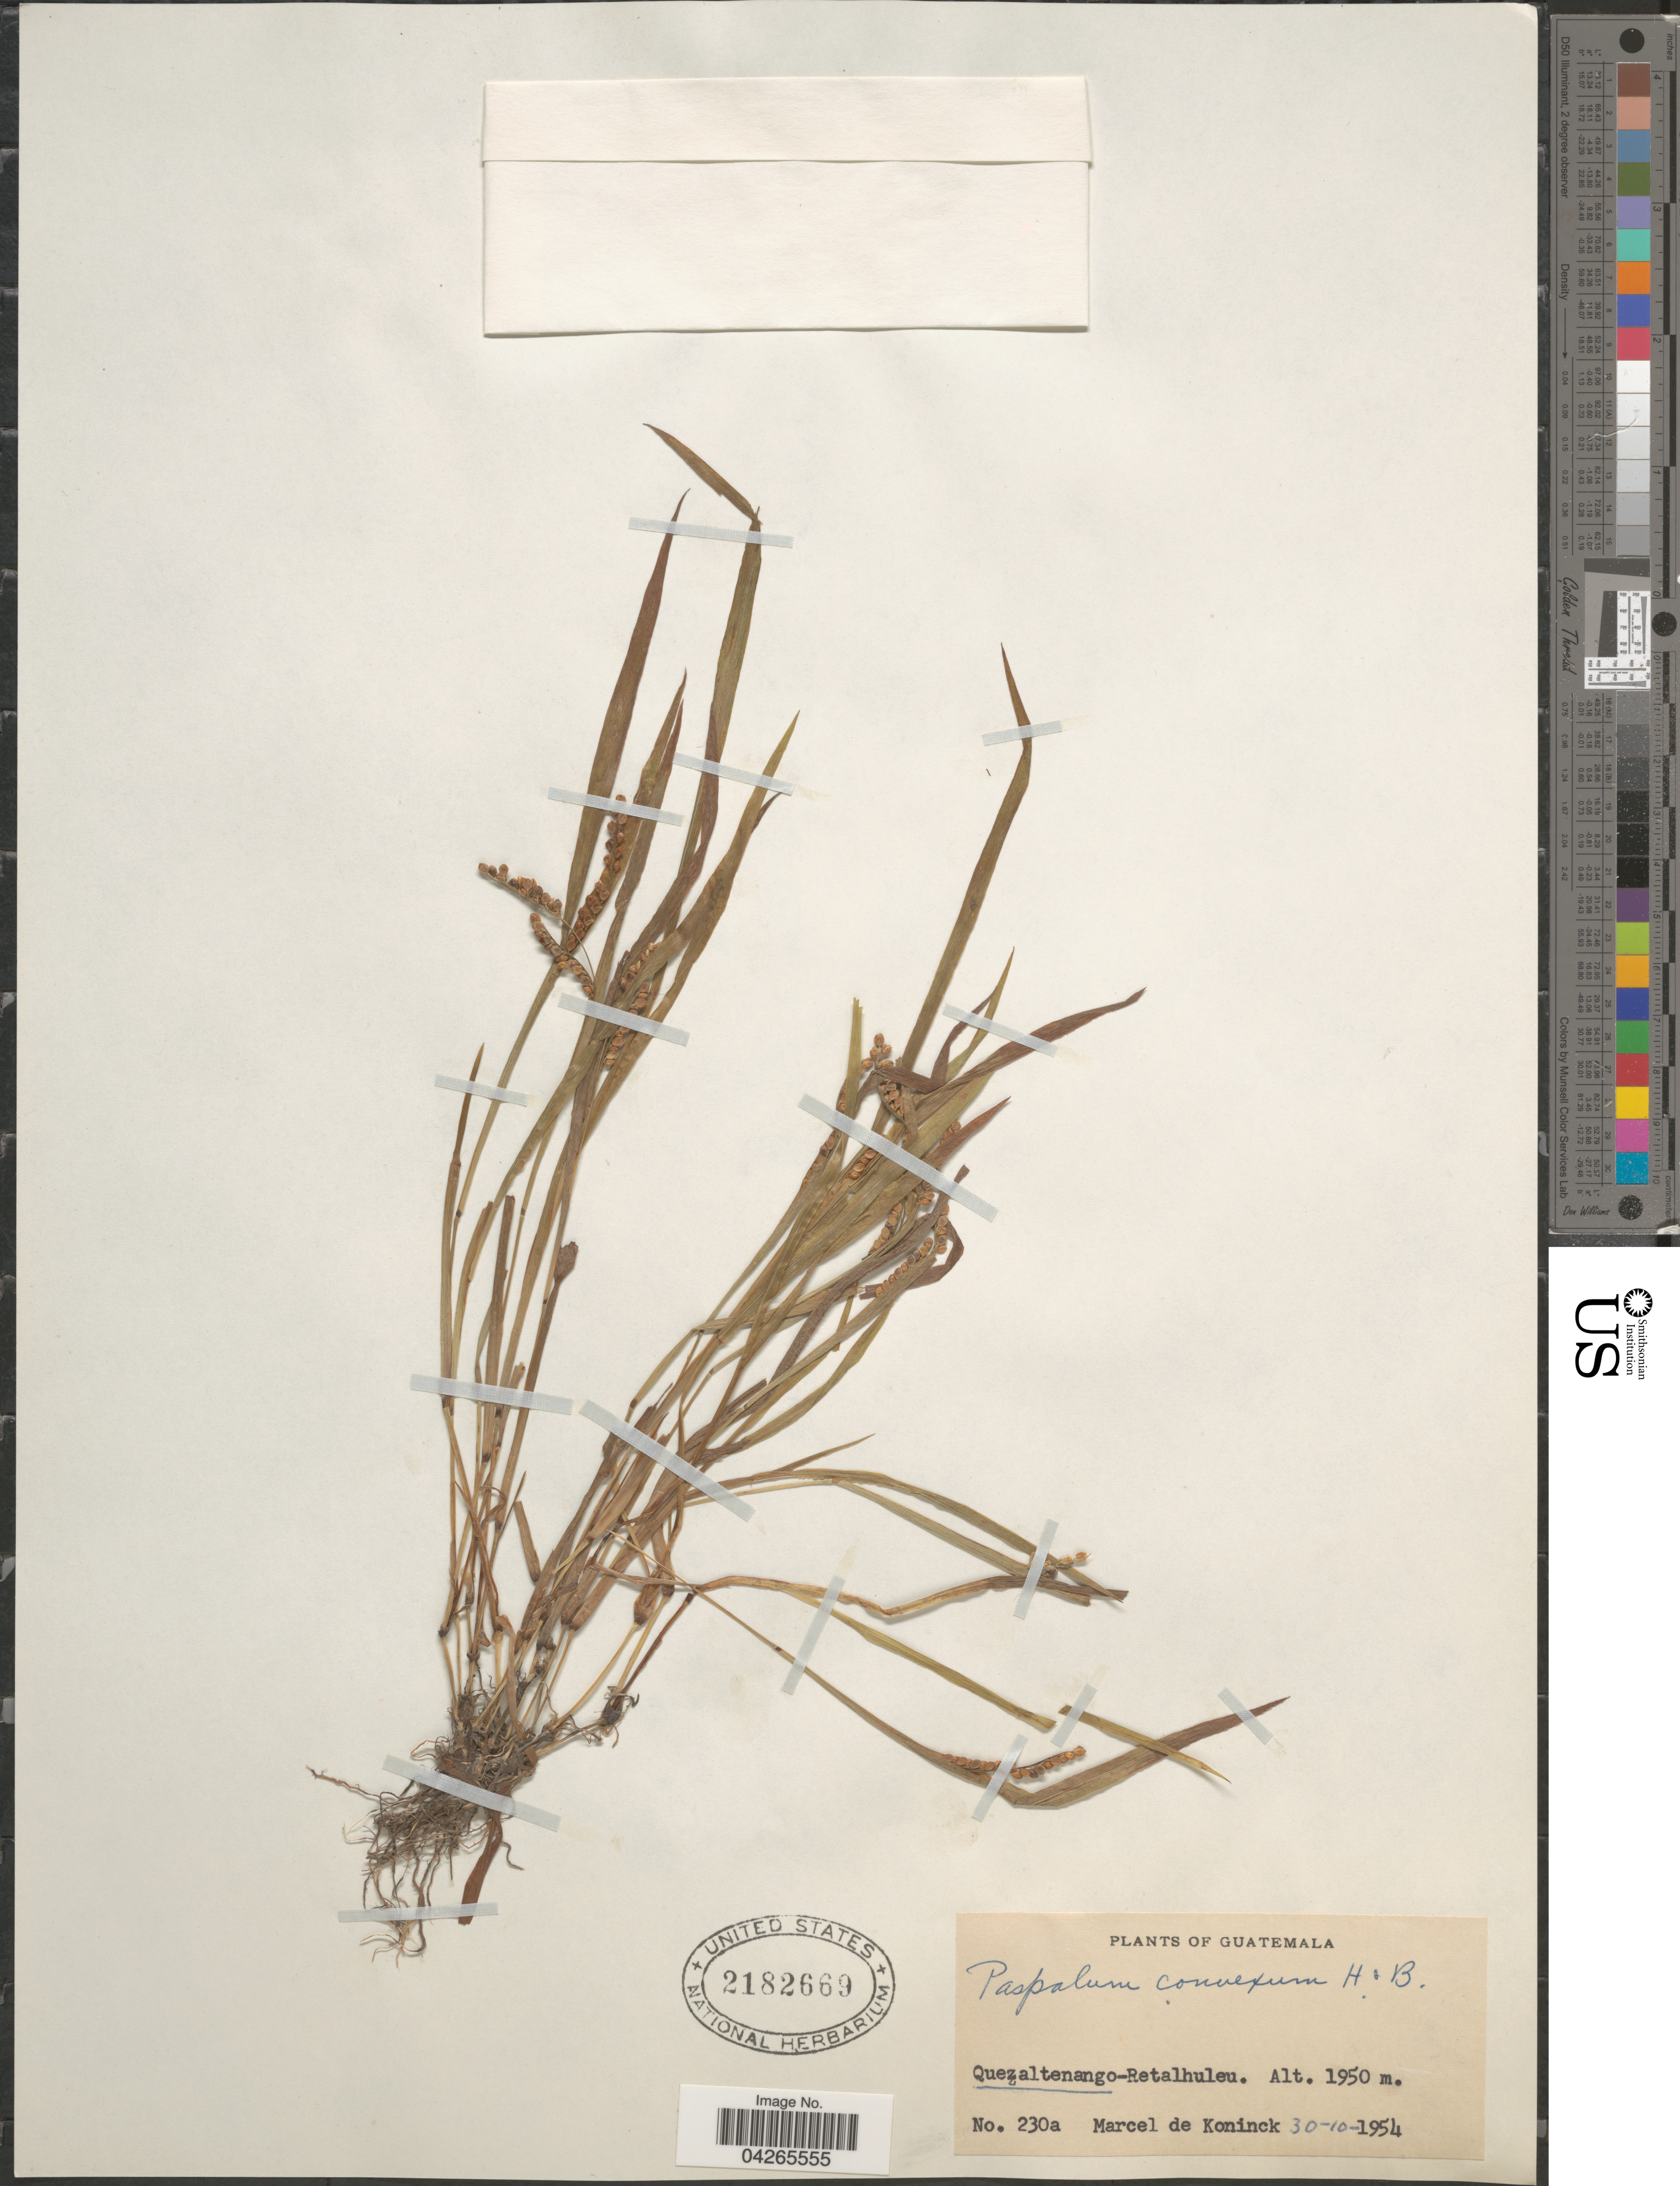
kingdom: Plantae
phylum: Tracheophyta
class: Liliopsida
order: Poales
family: Poaceae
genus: Paspalum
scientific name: Paspalum convexum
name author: Humb. & Bonpl. ex Flüggé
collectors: M. Koninck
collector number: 230a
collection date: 1954-10-30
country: Guatemala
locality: Quezaltenango-Retalhuleu.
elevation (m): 1950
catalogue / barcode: US 2182669